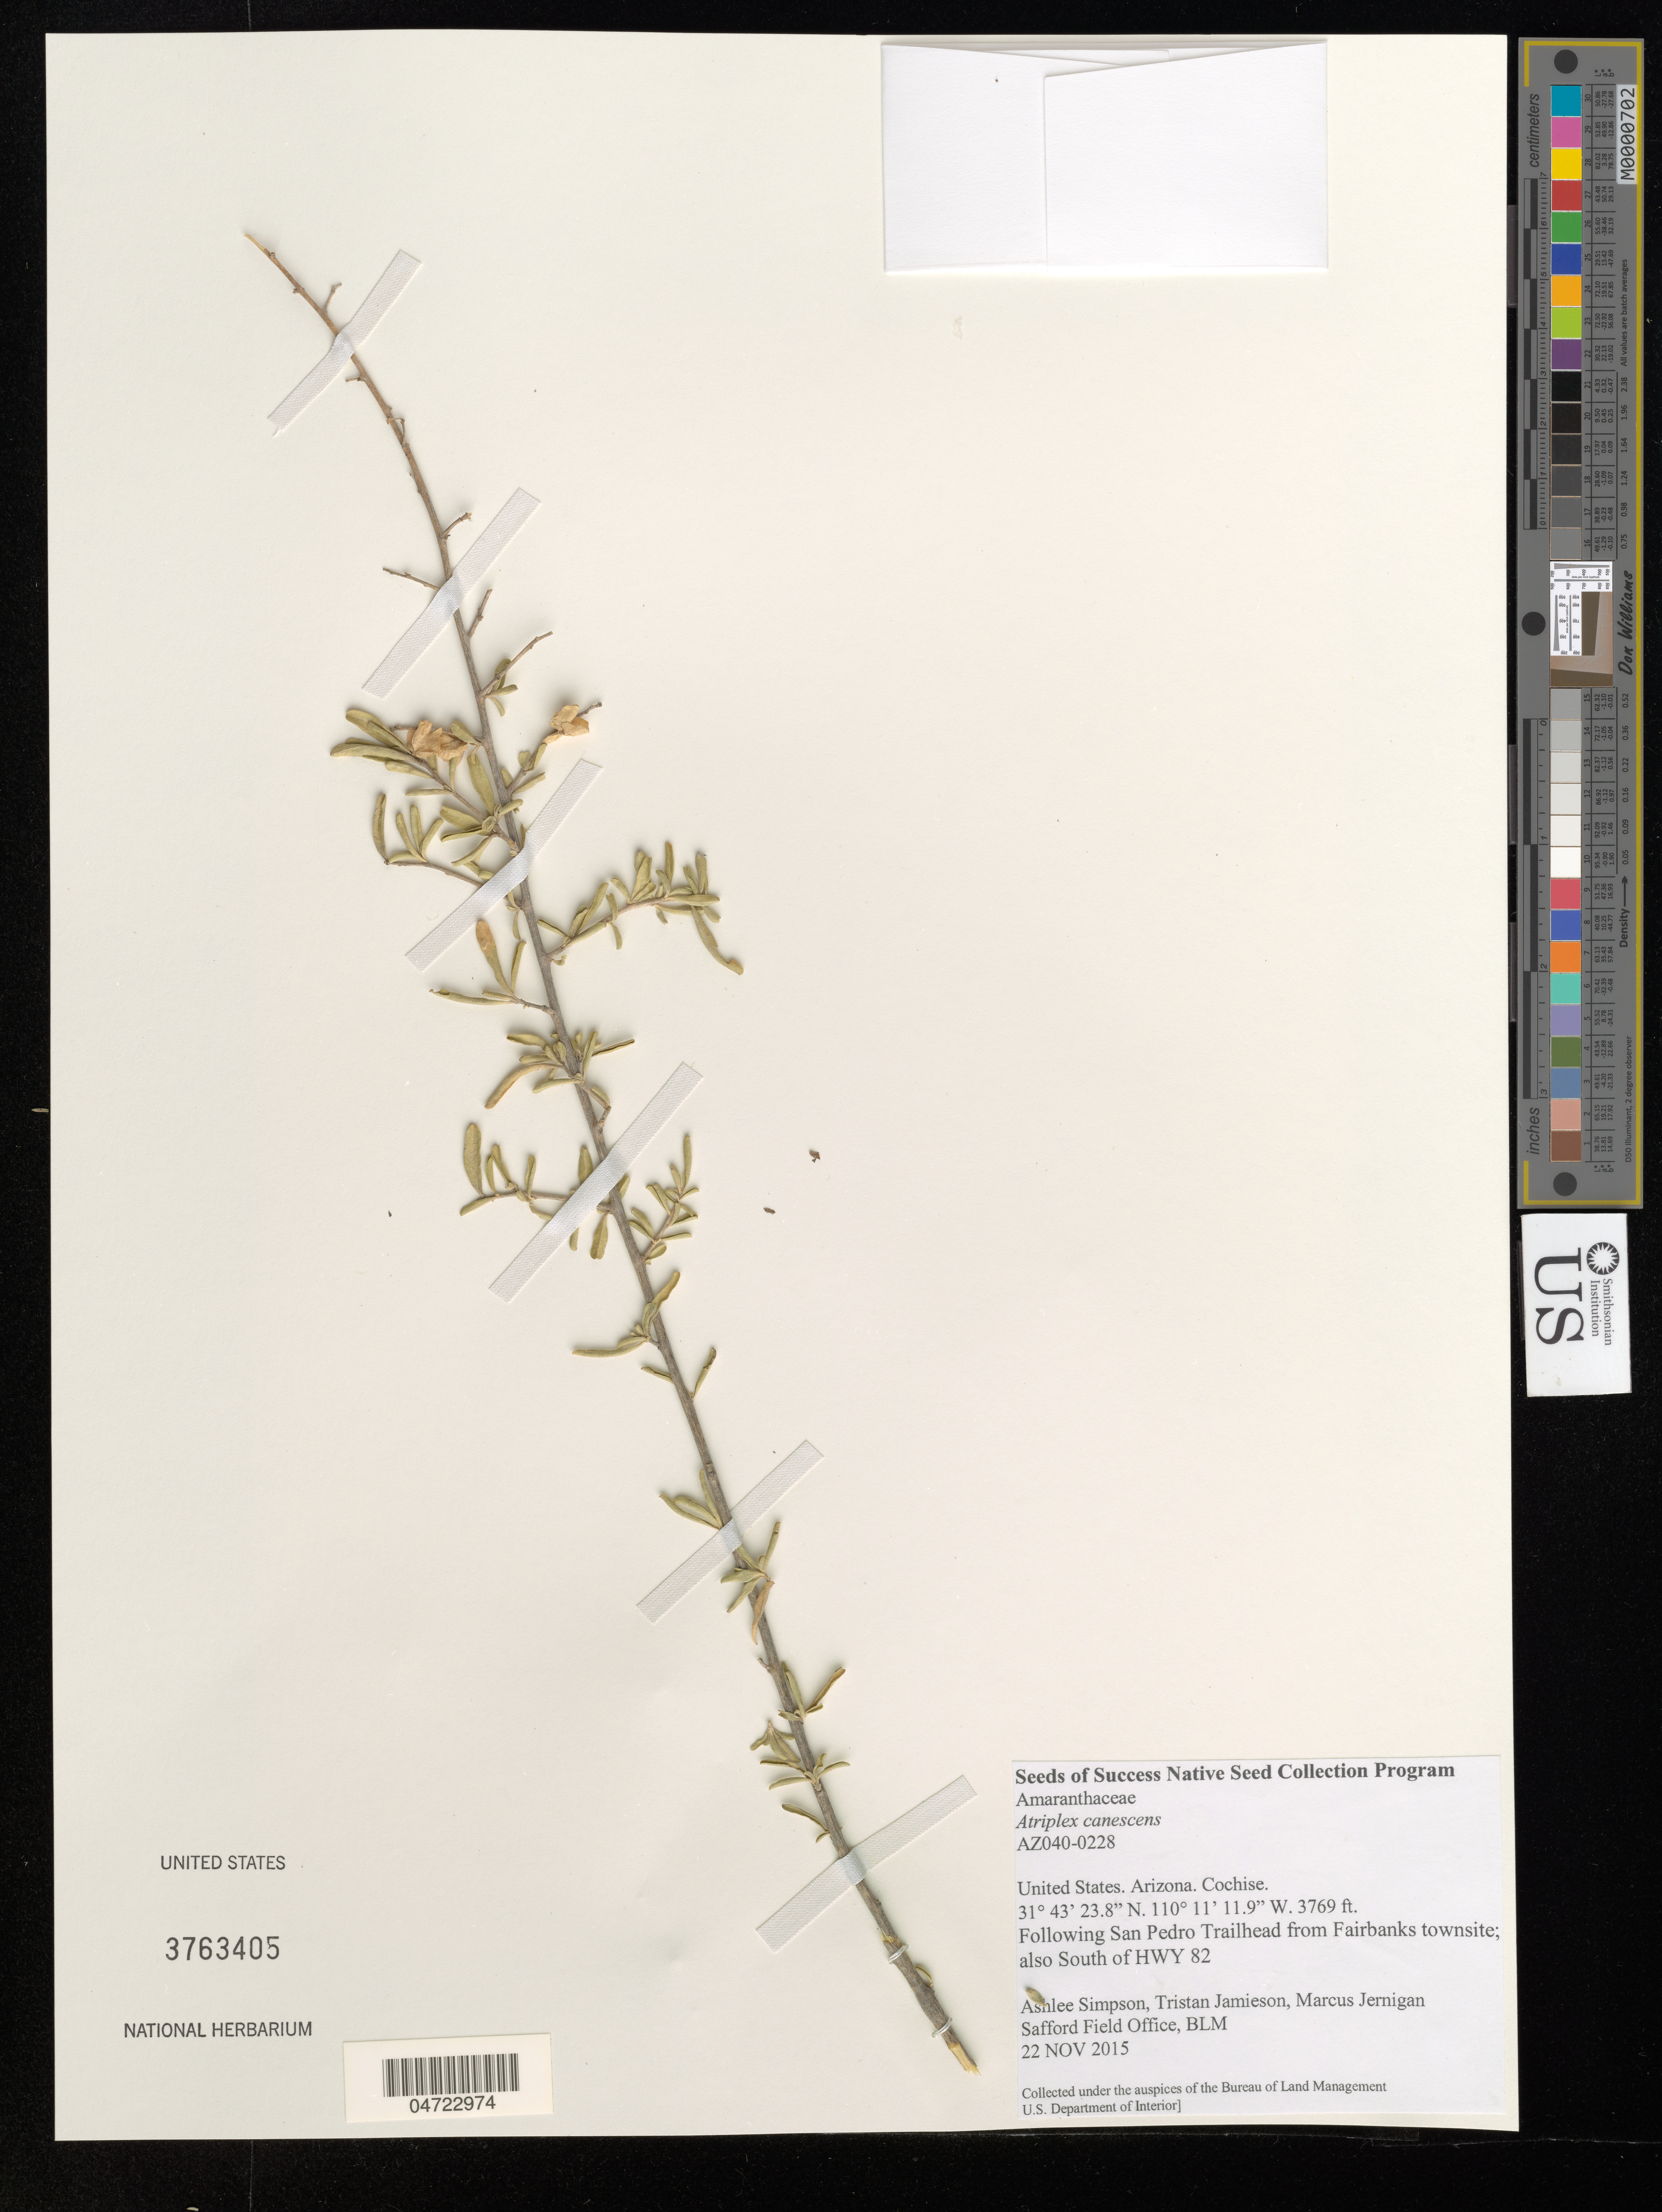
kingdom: Plantae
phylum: Tracheophyta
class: Magnoliopsida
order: Caryophyllales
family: Amaranthaceae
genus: Atriplex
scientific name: Atriplex canescens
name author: (Pursh) Nutt.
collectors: A. Simpson, T. Jamieson & M. Jernigan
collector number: AZ040-0228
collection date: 2015-11-22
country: United States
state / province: Arizona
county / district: Cochise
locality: Cochise. Following San Pedro Trailhead from Fairbanks townsite; also South of HWY 82.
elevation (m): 1149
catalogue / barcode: US 3763405